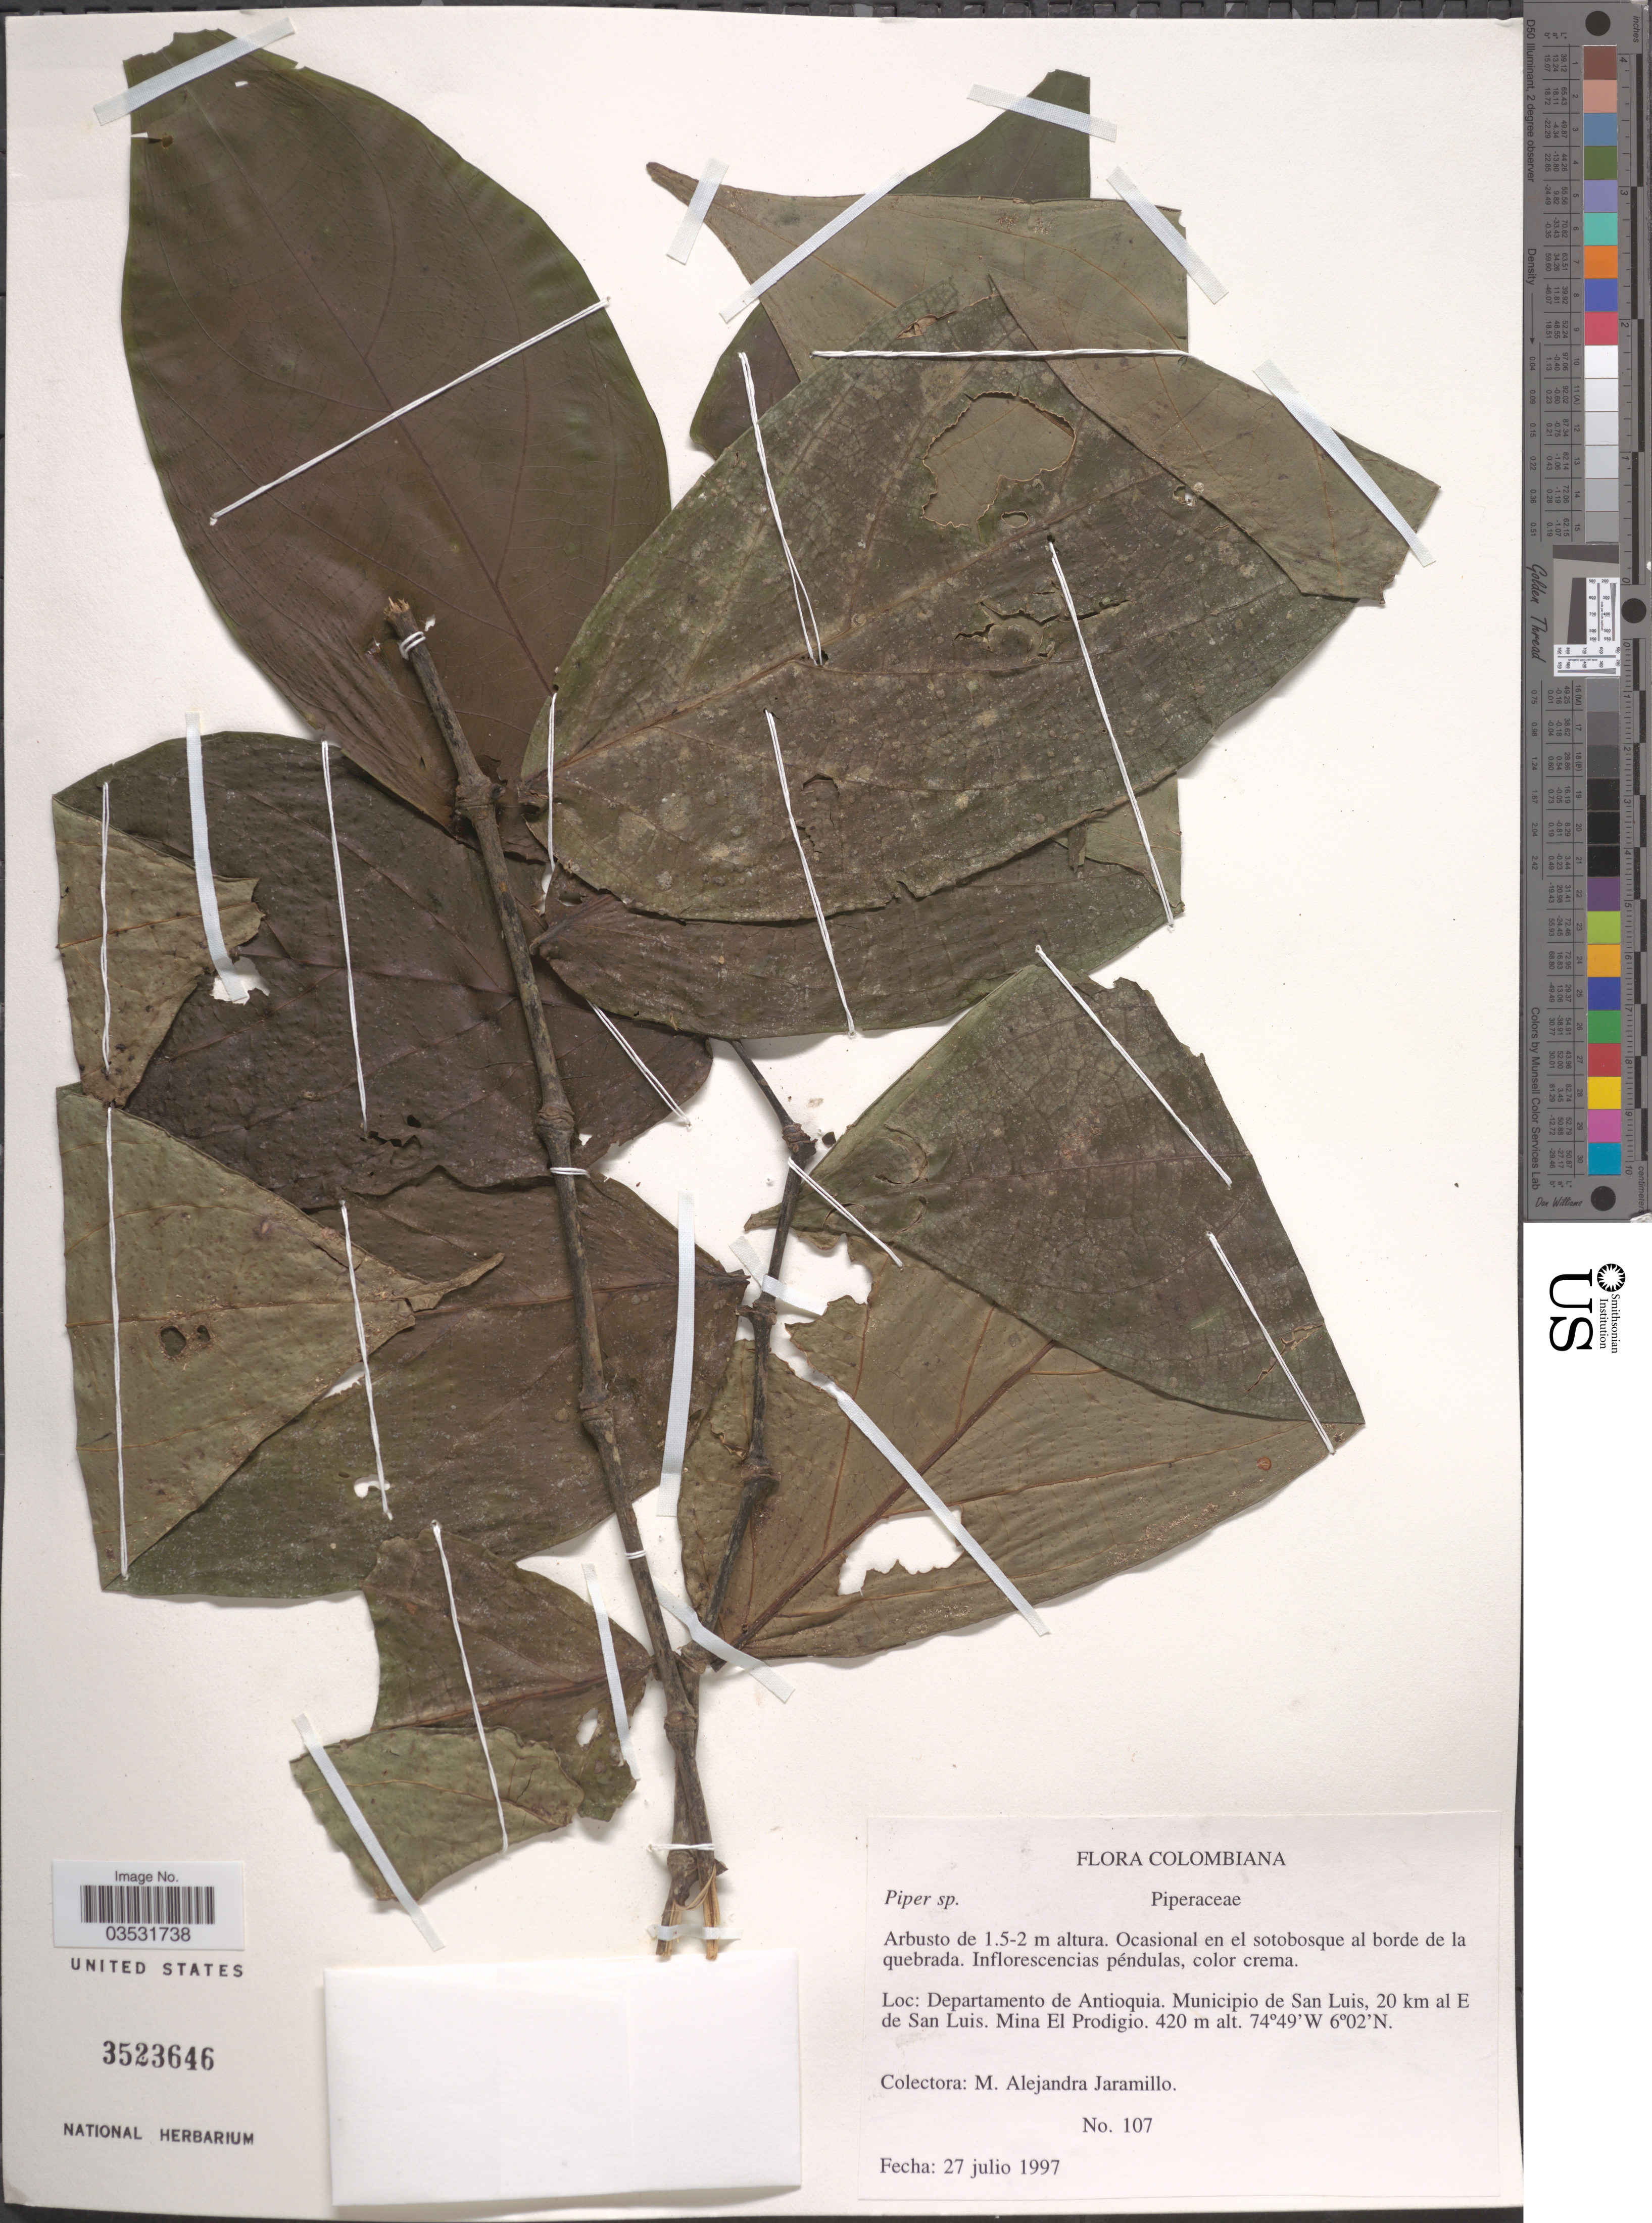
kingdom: Plantae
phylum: Tracheophyta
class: Magnoliopsida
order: Piperales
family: Piperaceae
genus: Piper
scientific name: Piper sp.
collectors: M. A. Jaramillo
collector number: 107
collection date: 1997-07-27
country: Colombia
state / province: Antioquia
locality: Departamento de Antioquia. Municipio de San Luis, 20 km al E de San Luis. Mina El Prodigio.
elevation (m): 420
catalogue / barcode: US 3523646